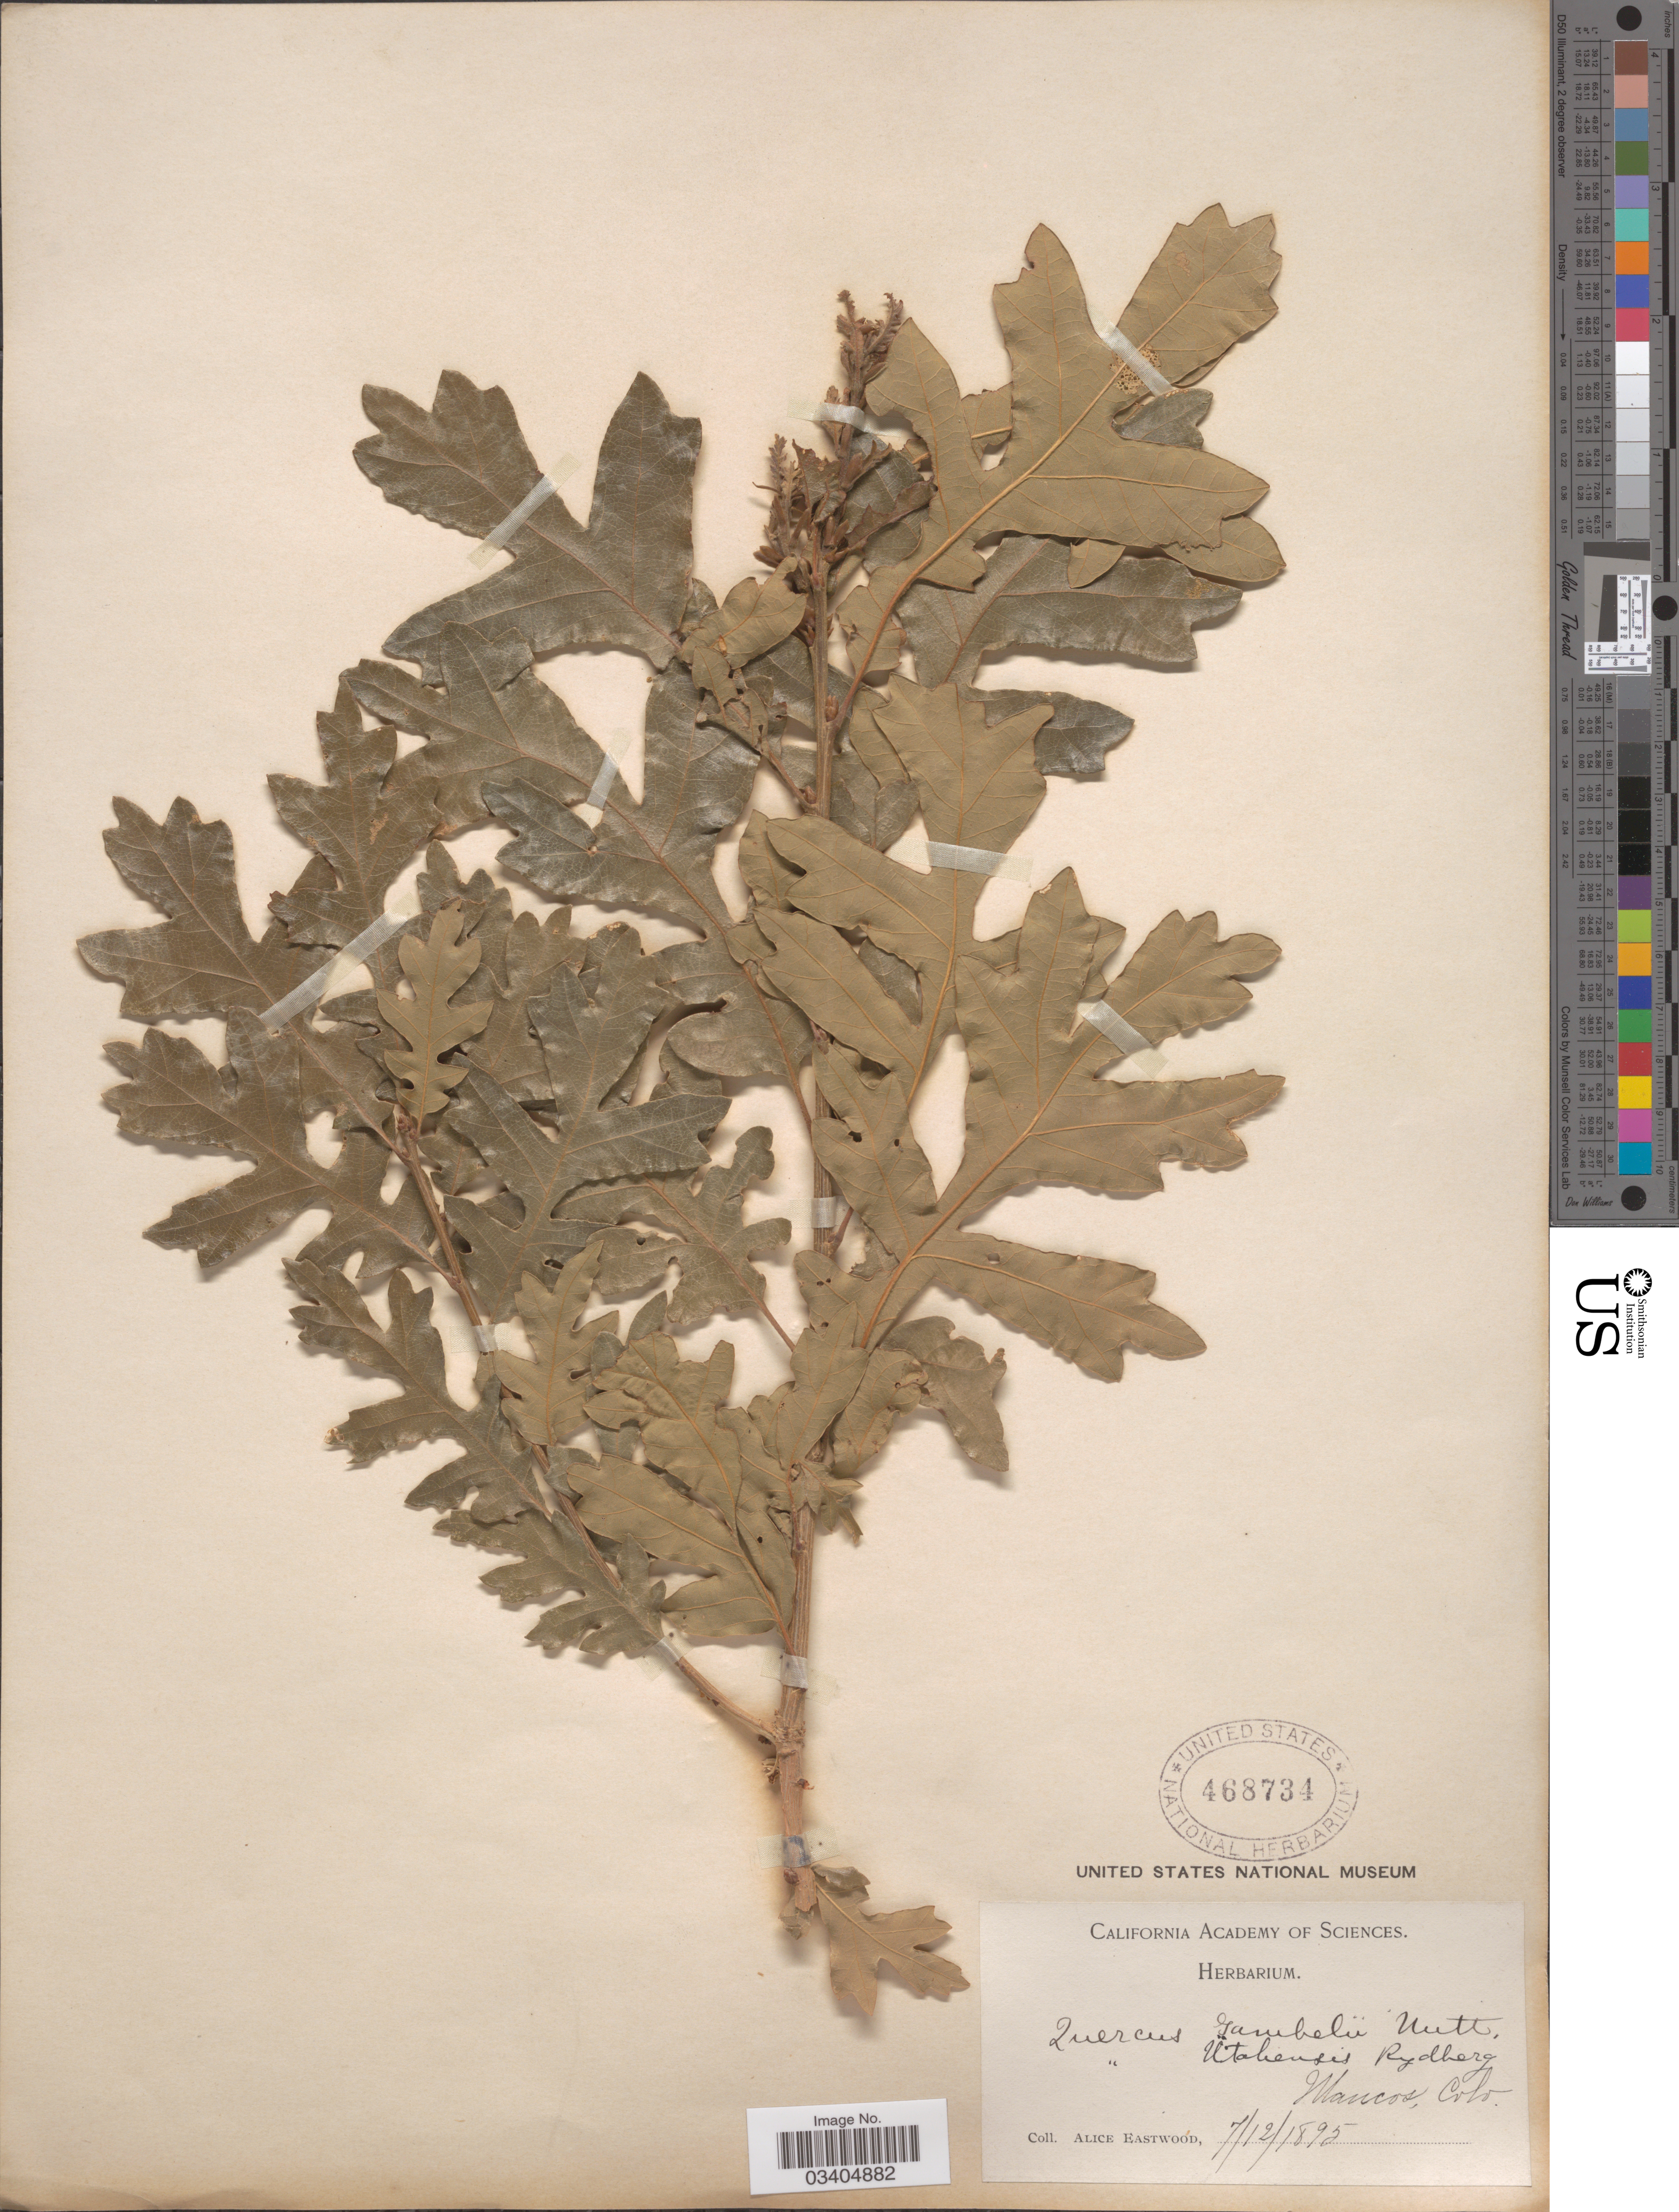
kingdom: Plantae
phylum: Tracheophyta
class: Magnoliopsida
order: Fagales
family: Fagaceae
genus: Quercus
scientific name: Quercus gambelii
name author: Nutt.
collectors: A. Eastwood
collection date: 1895-07-12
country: United States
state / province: Colorado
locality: Mancos.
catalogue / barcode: US 468734